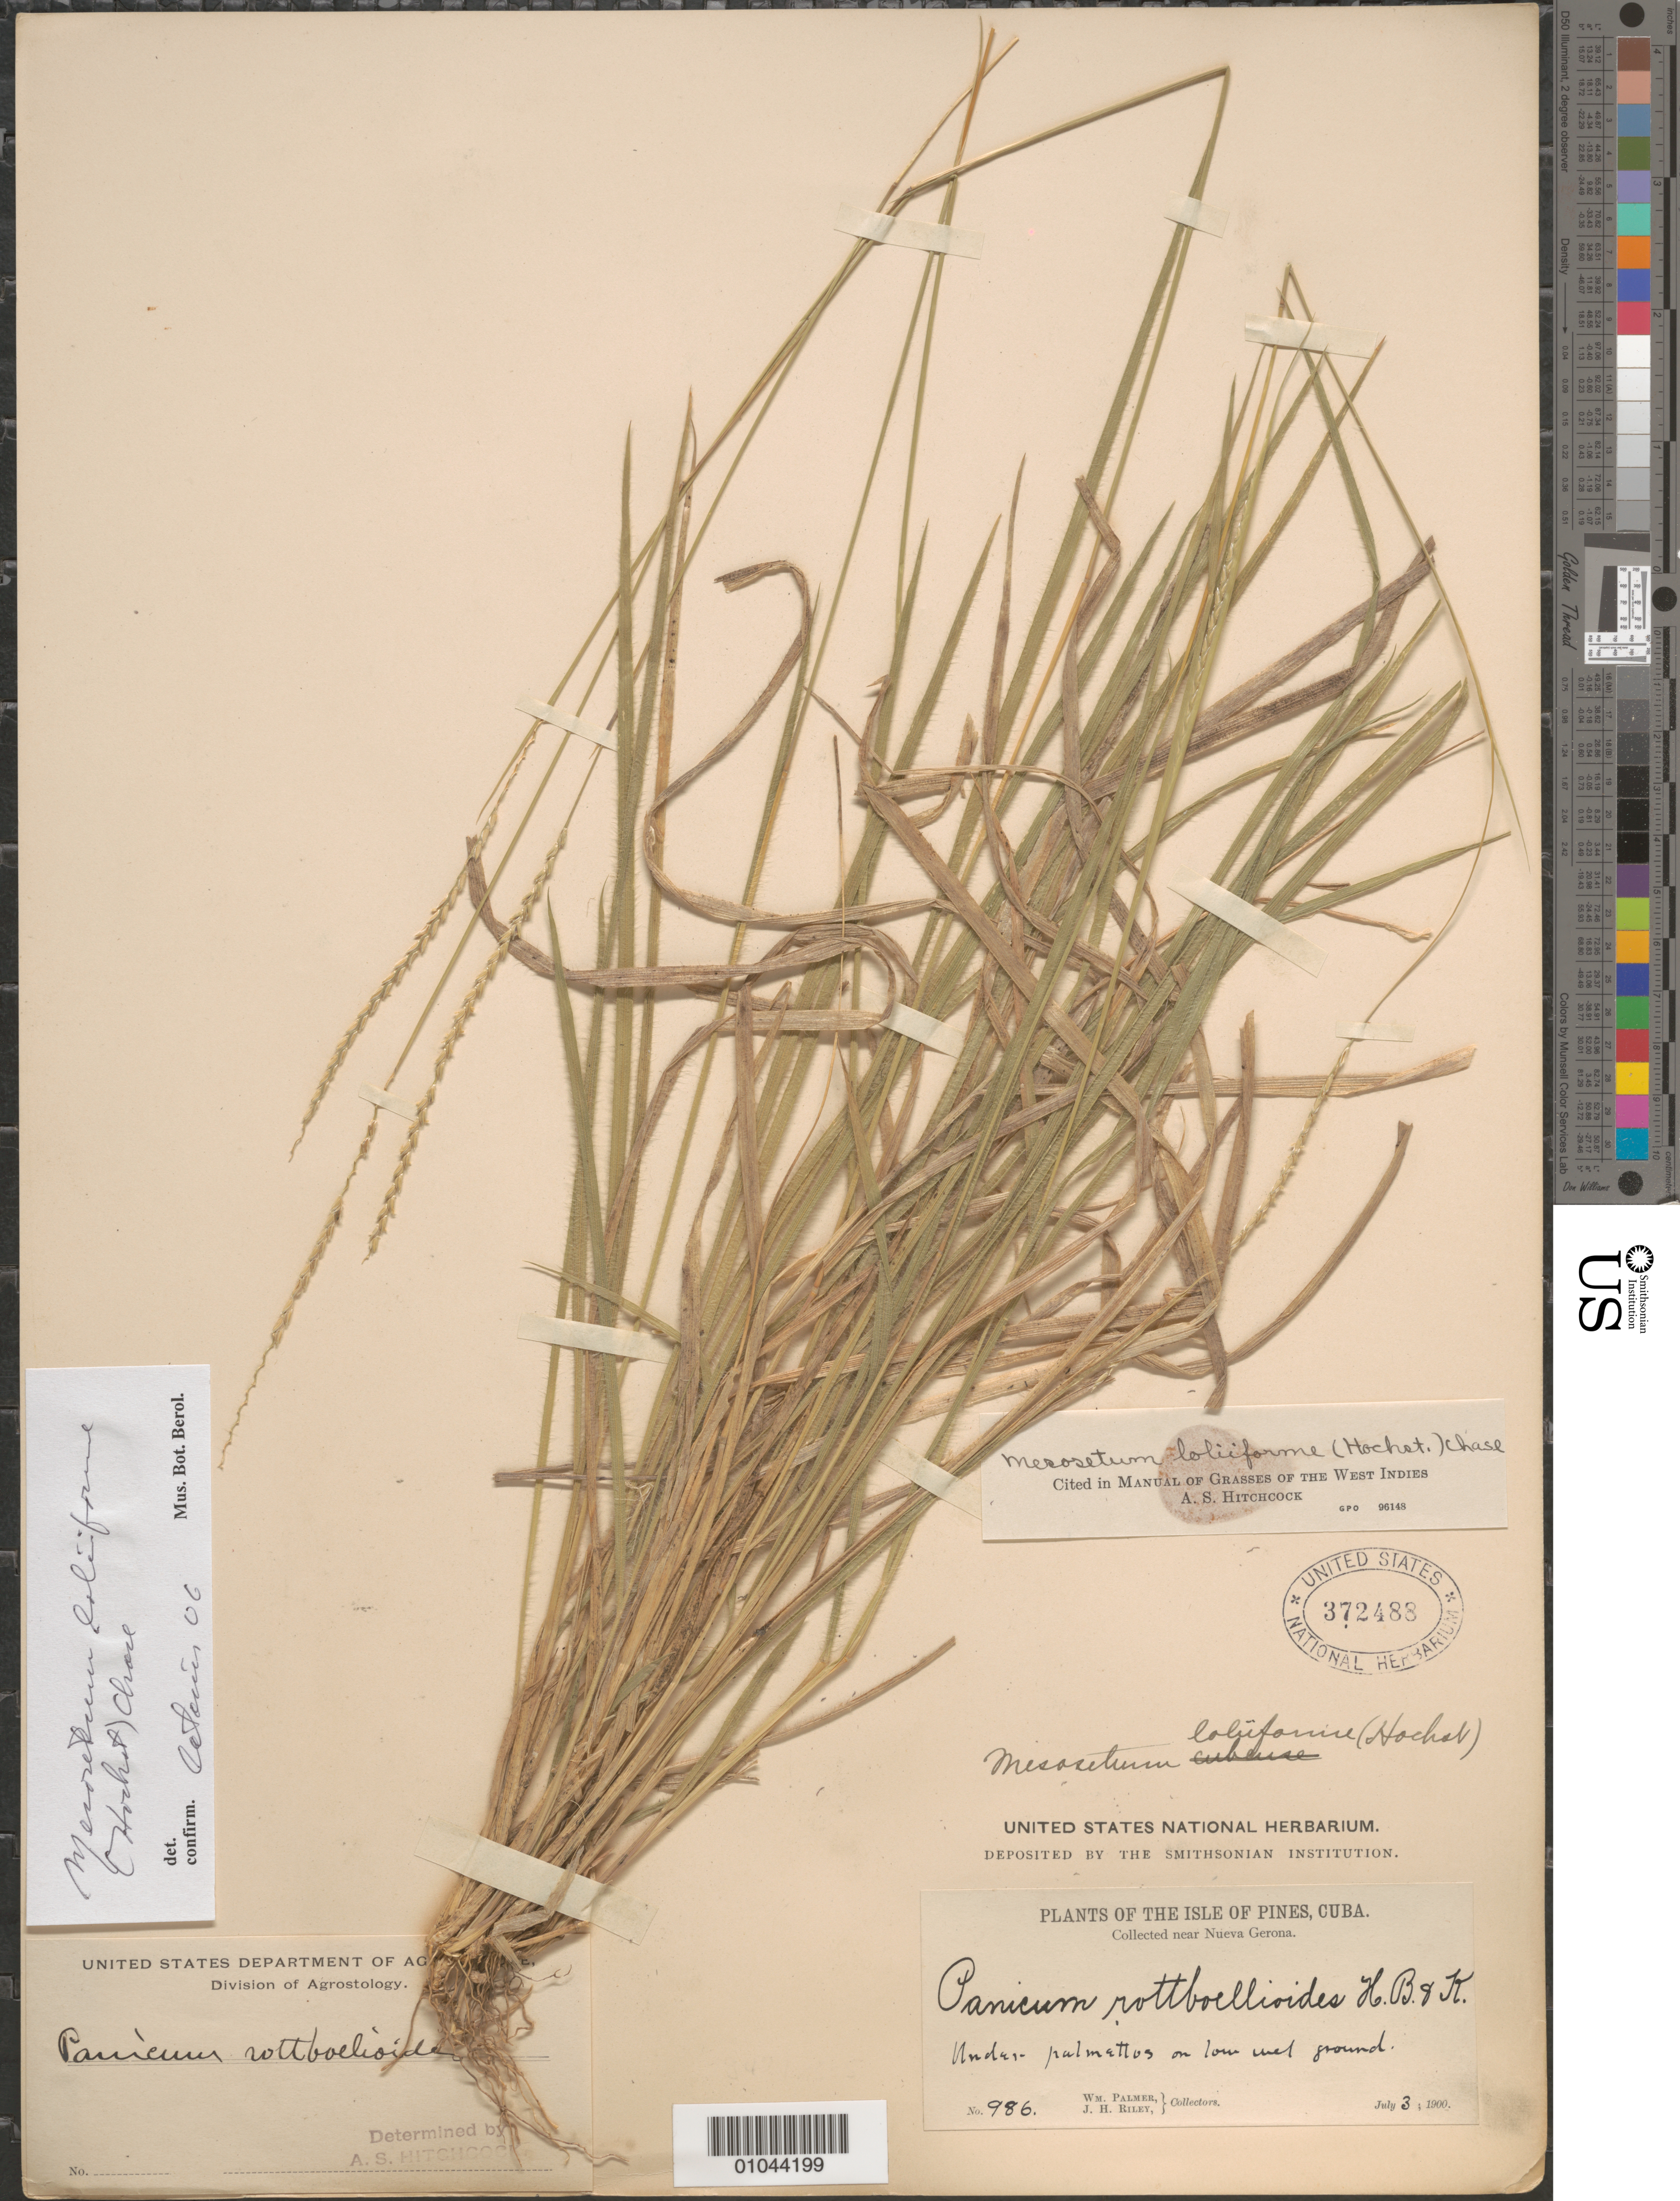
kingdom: Plantae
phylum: Tracheophyta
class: Liliopsida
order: Poales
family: Poaceae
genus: Mesosetum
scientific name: Mesosetum loliiforme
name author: (Hochst. ex Steud.) Chase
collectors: W. Palmer & J. H. Riley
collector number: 986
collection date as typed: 03 Jul 1900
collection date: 1900-07-03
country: Cuba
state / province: Isla de la Juventud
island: Isla de la Juventud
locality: Nueva Gerona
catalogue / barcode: US 372488